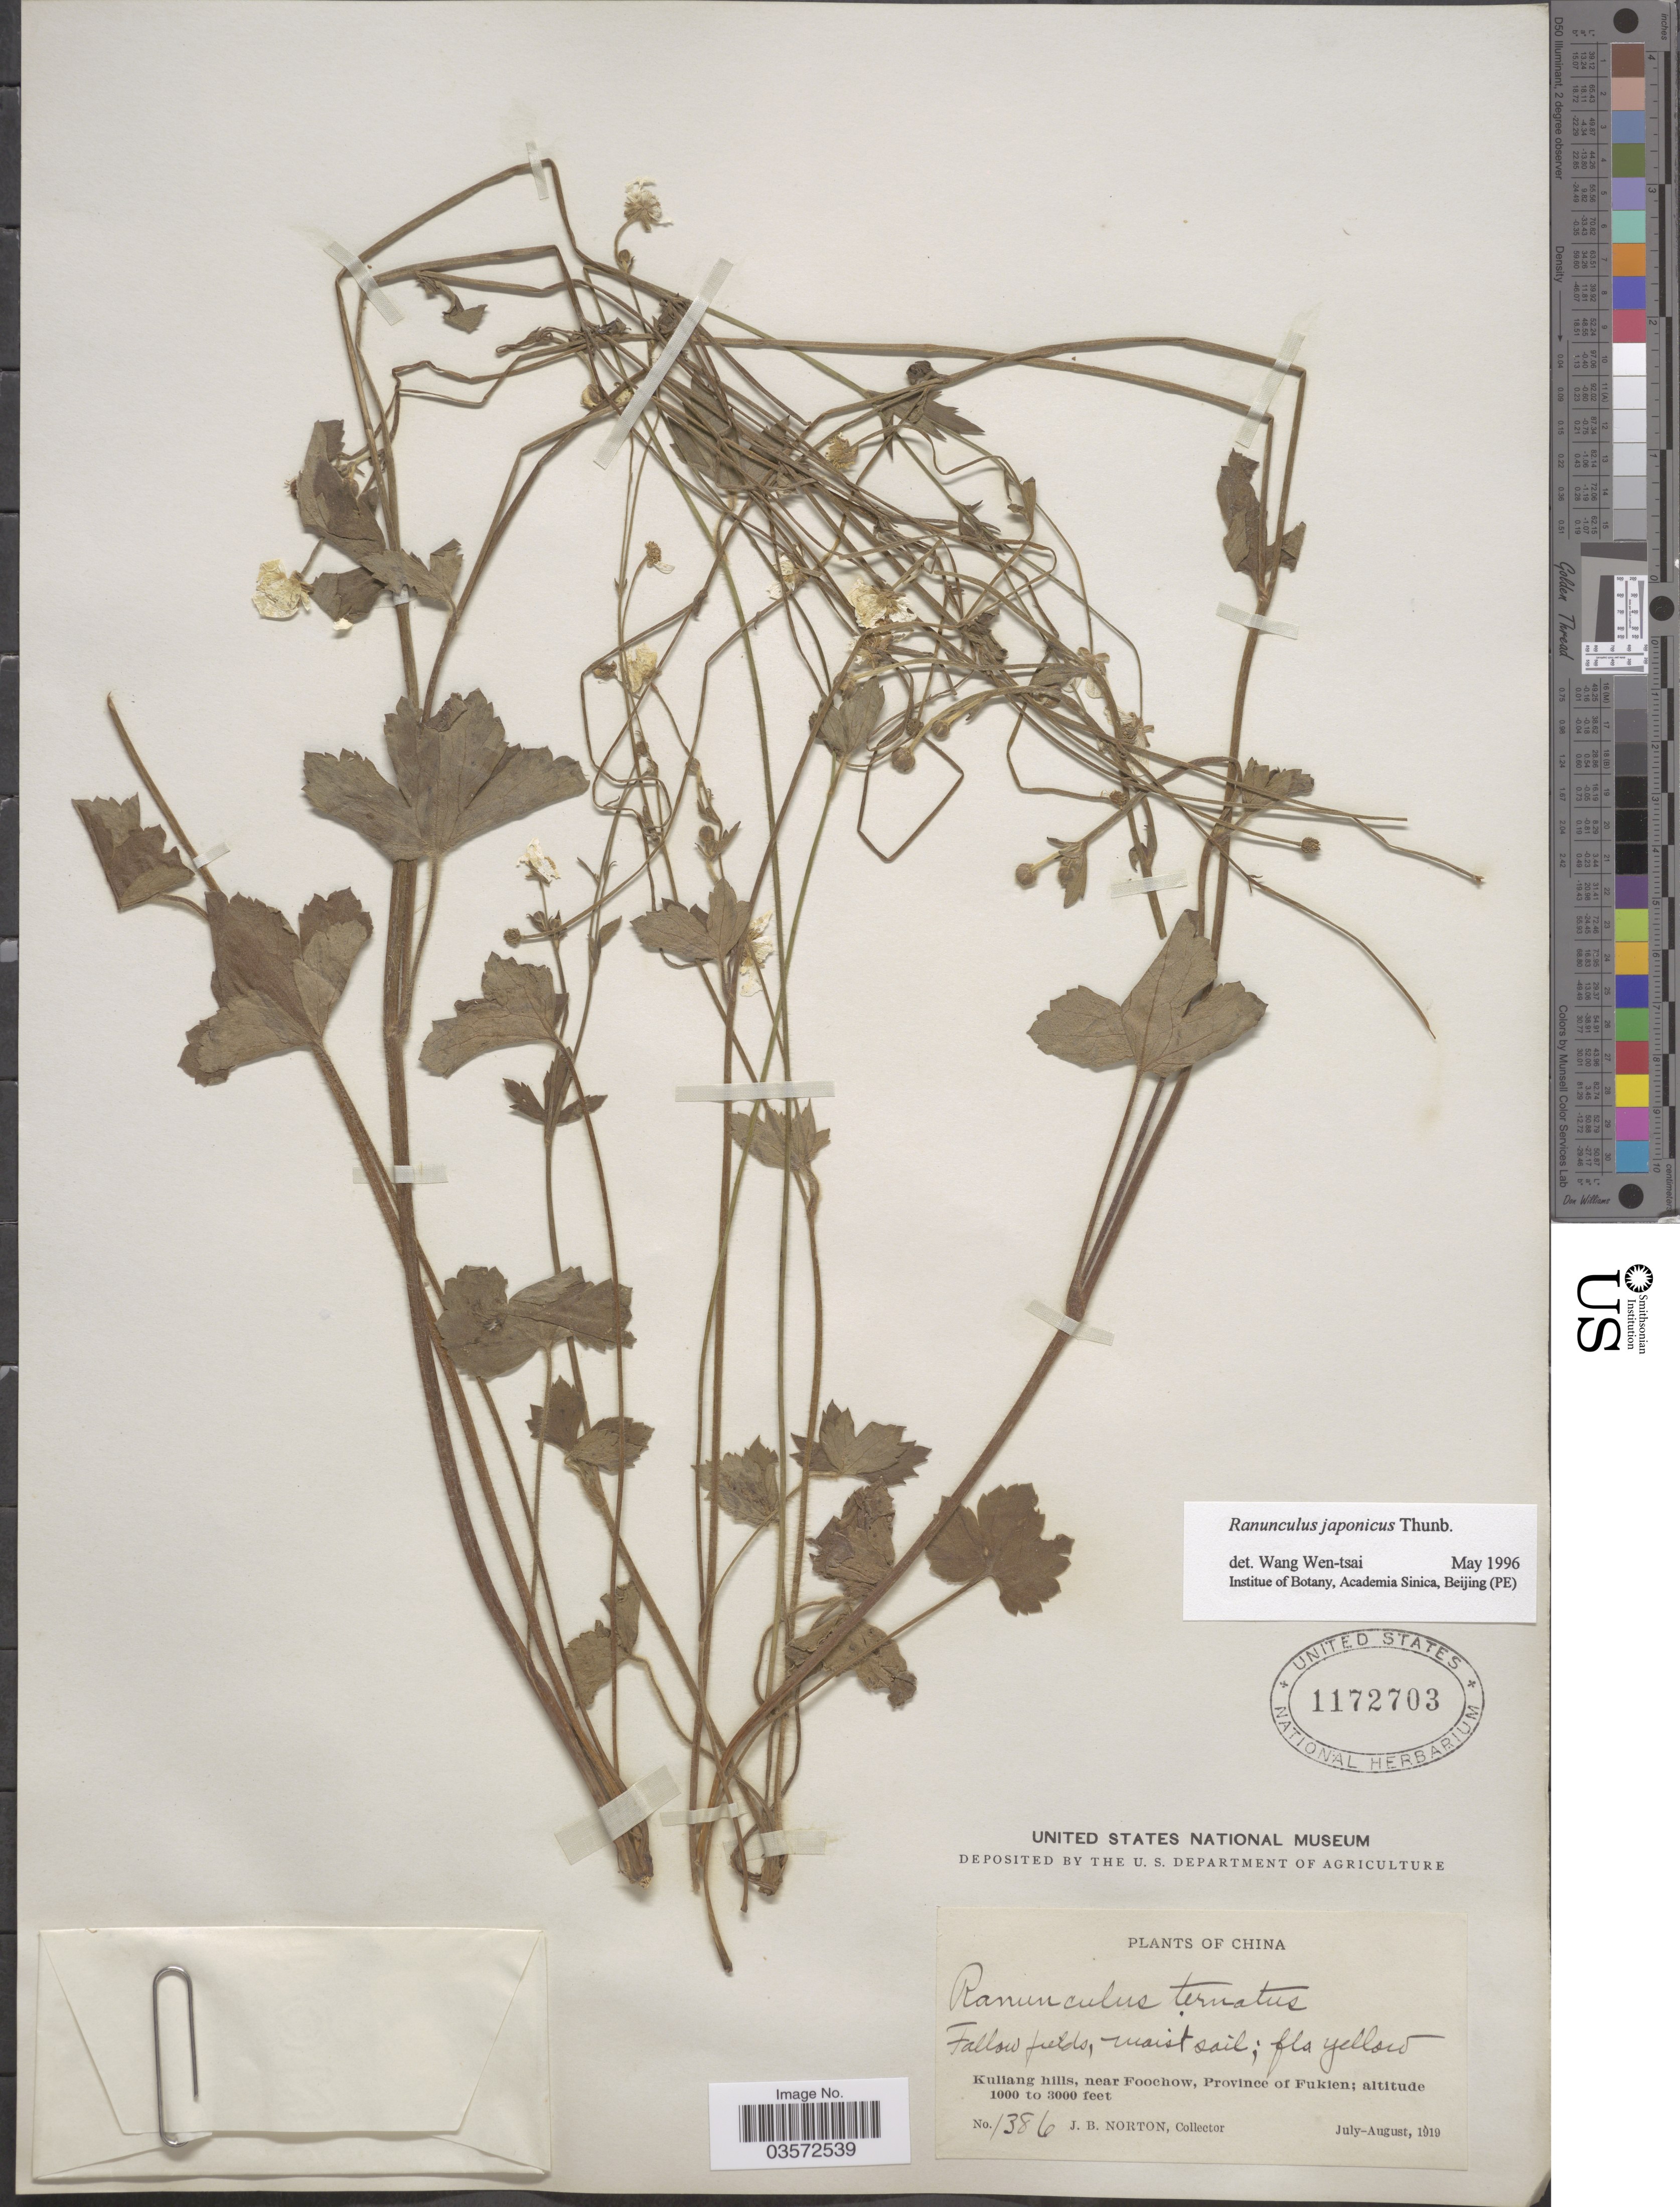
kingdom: Plantae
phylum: Tracheophyta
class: Magnoliopsida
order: Ranunculales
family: Ranunculaceae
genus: Ranunculus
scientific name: Ranunculus japonicus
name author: Thunb.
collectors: J. B. Norton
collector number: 1386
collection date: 1919-07/1919-08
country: China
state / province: Fujian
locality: Kuliang hills, near Foochow, Province of Fukien.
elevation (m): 305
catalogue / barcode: US 1172703